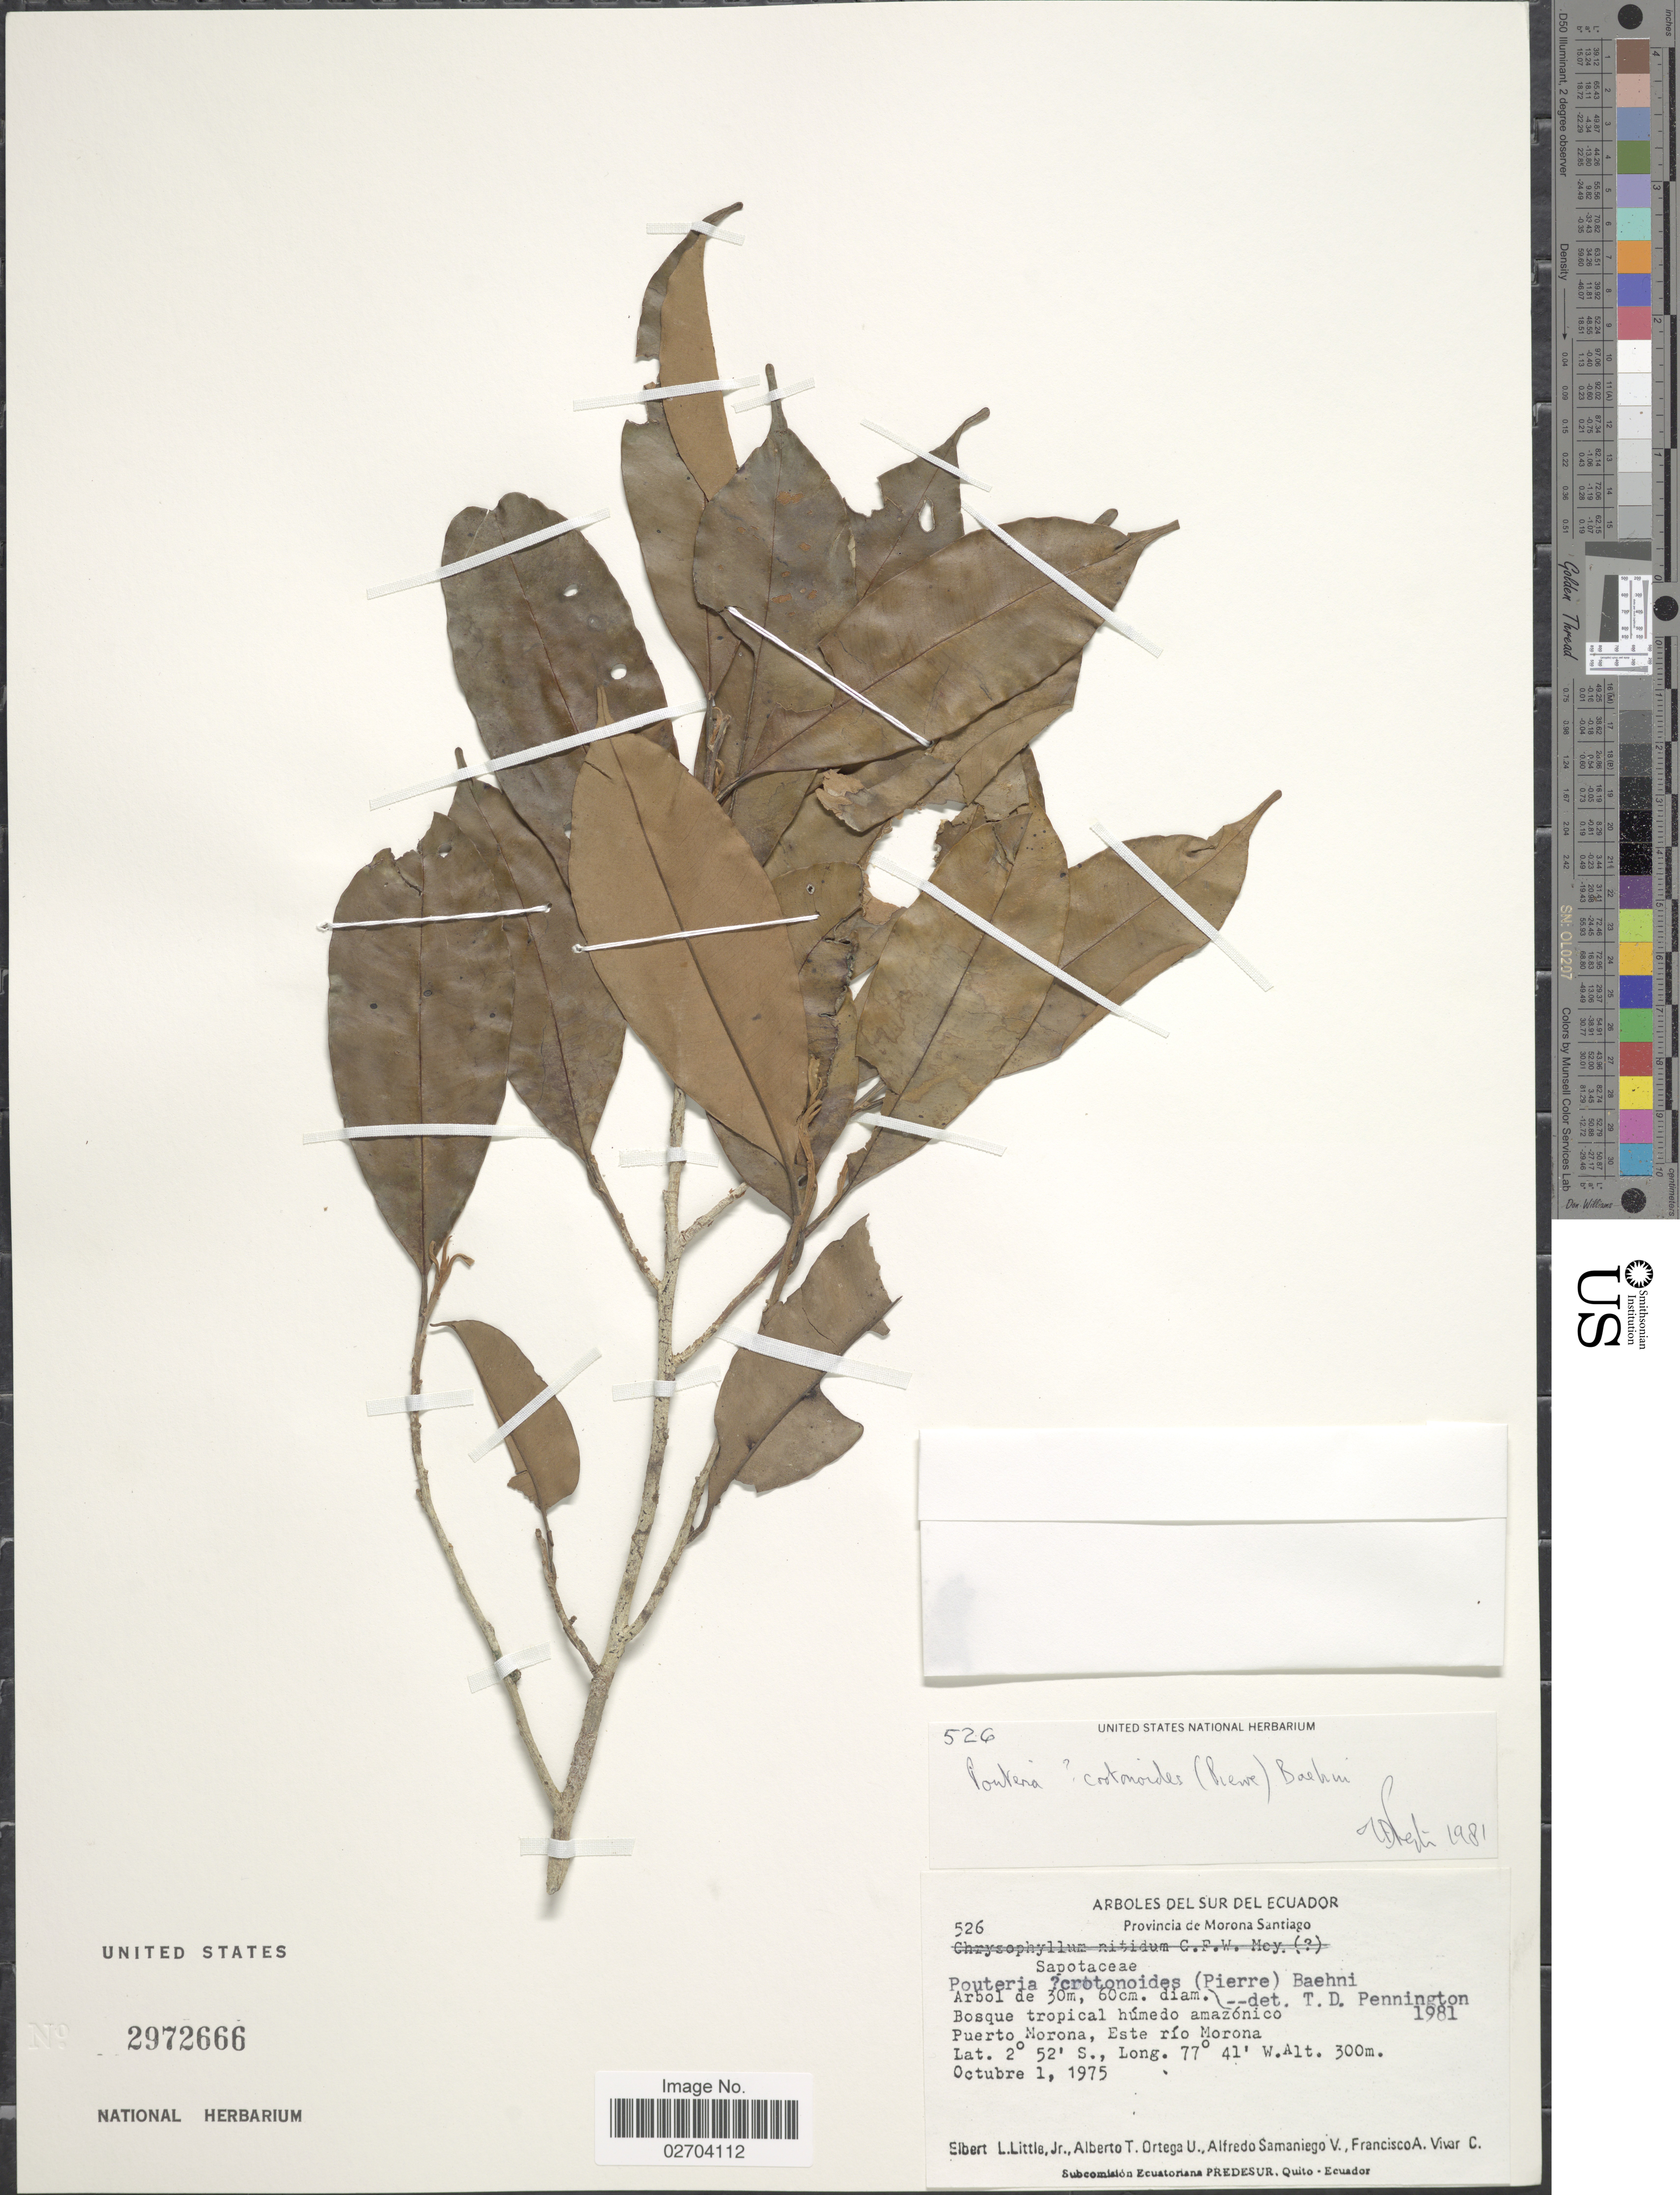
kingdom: Plantae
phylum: Tracheophyta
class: Magnoliopsida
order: Ericales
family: Sapotaceae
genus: Micropholis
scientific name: Micropholis crotonoides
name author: (Pierre) Pierre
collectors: E. L. Little, A. T. Ortega U., A. V. Samaniego & F. A. Vivar C.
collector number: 526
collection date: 1975-10-01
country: Ecuador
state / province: Morona-Santiago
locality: Provincia de Morona Santiago. Bosque tropical humedo amazonico, Puerto Morona, Este rio Morona.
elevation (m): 300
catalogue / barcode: US 2972666